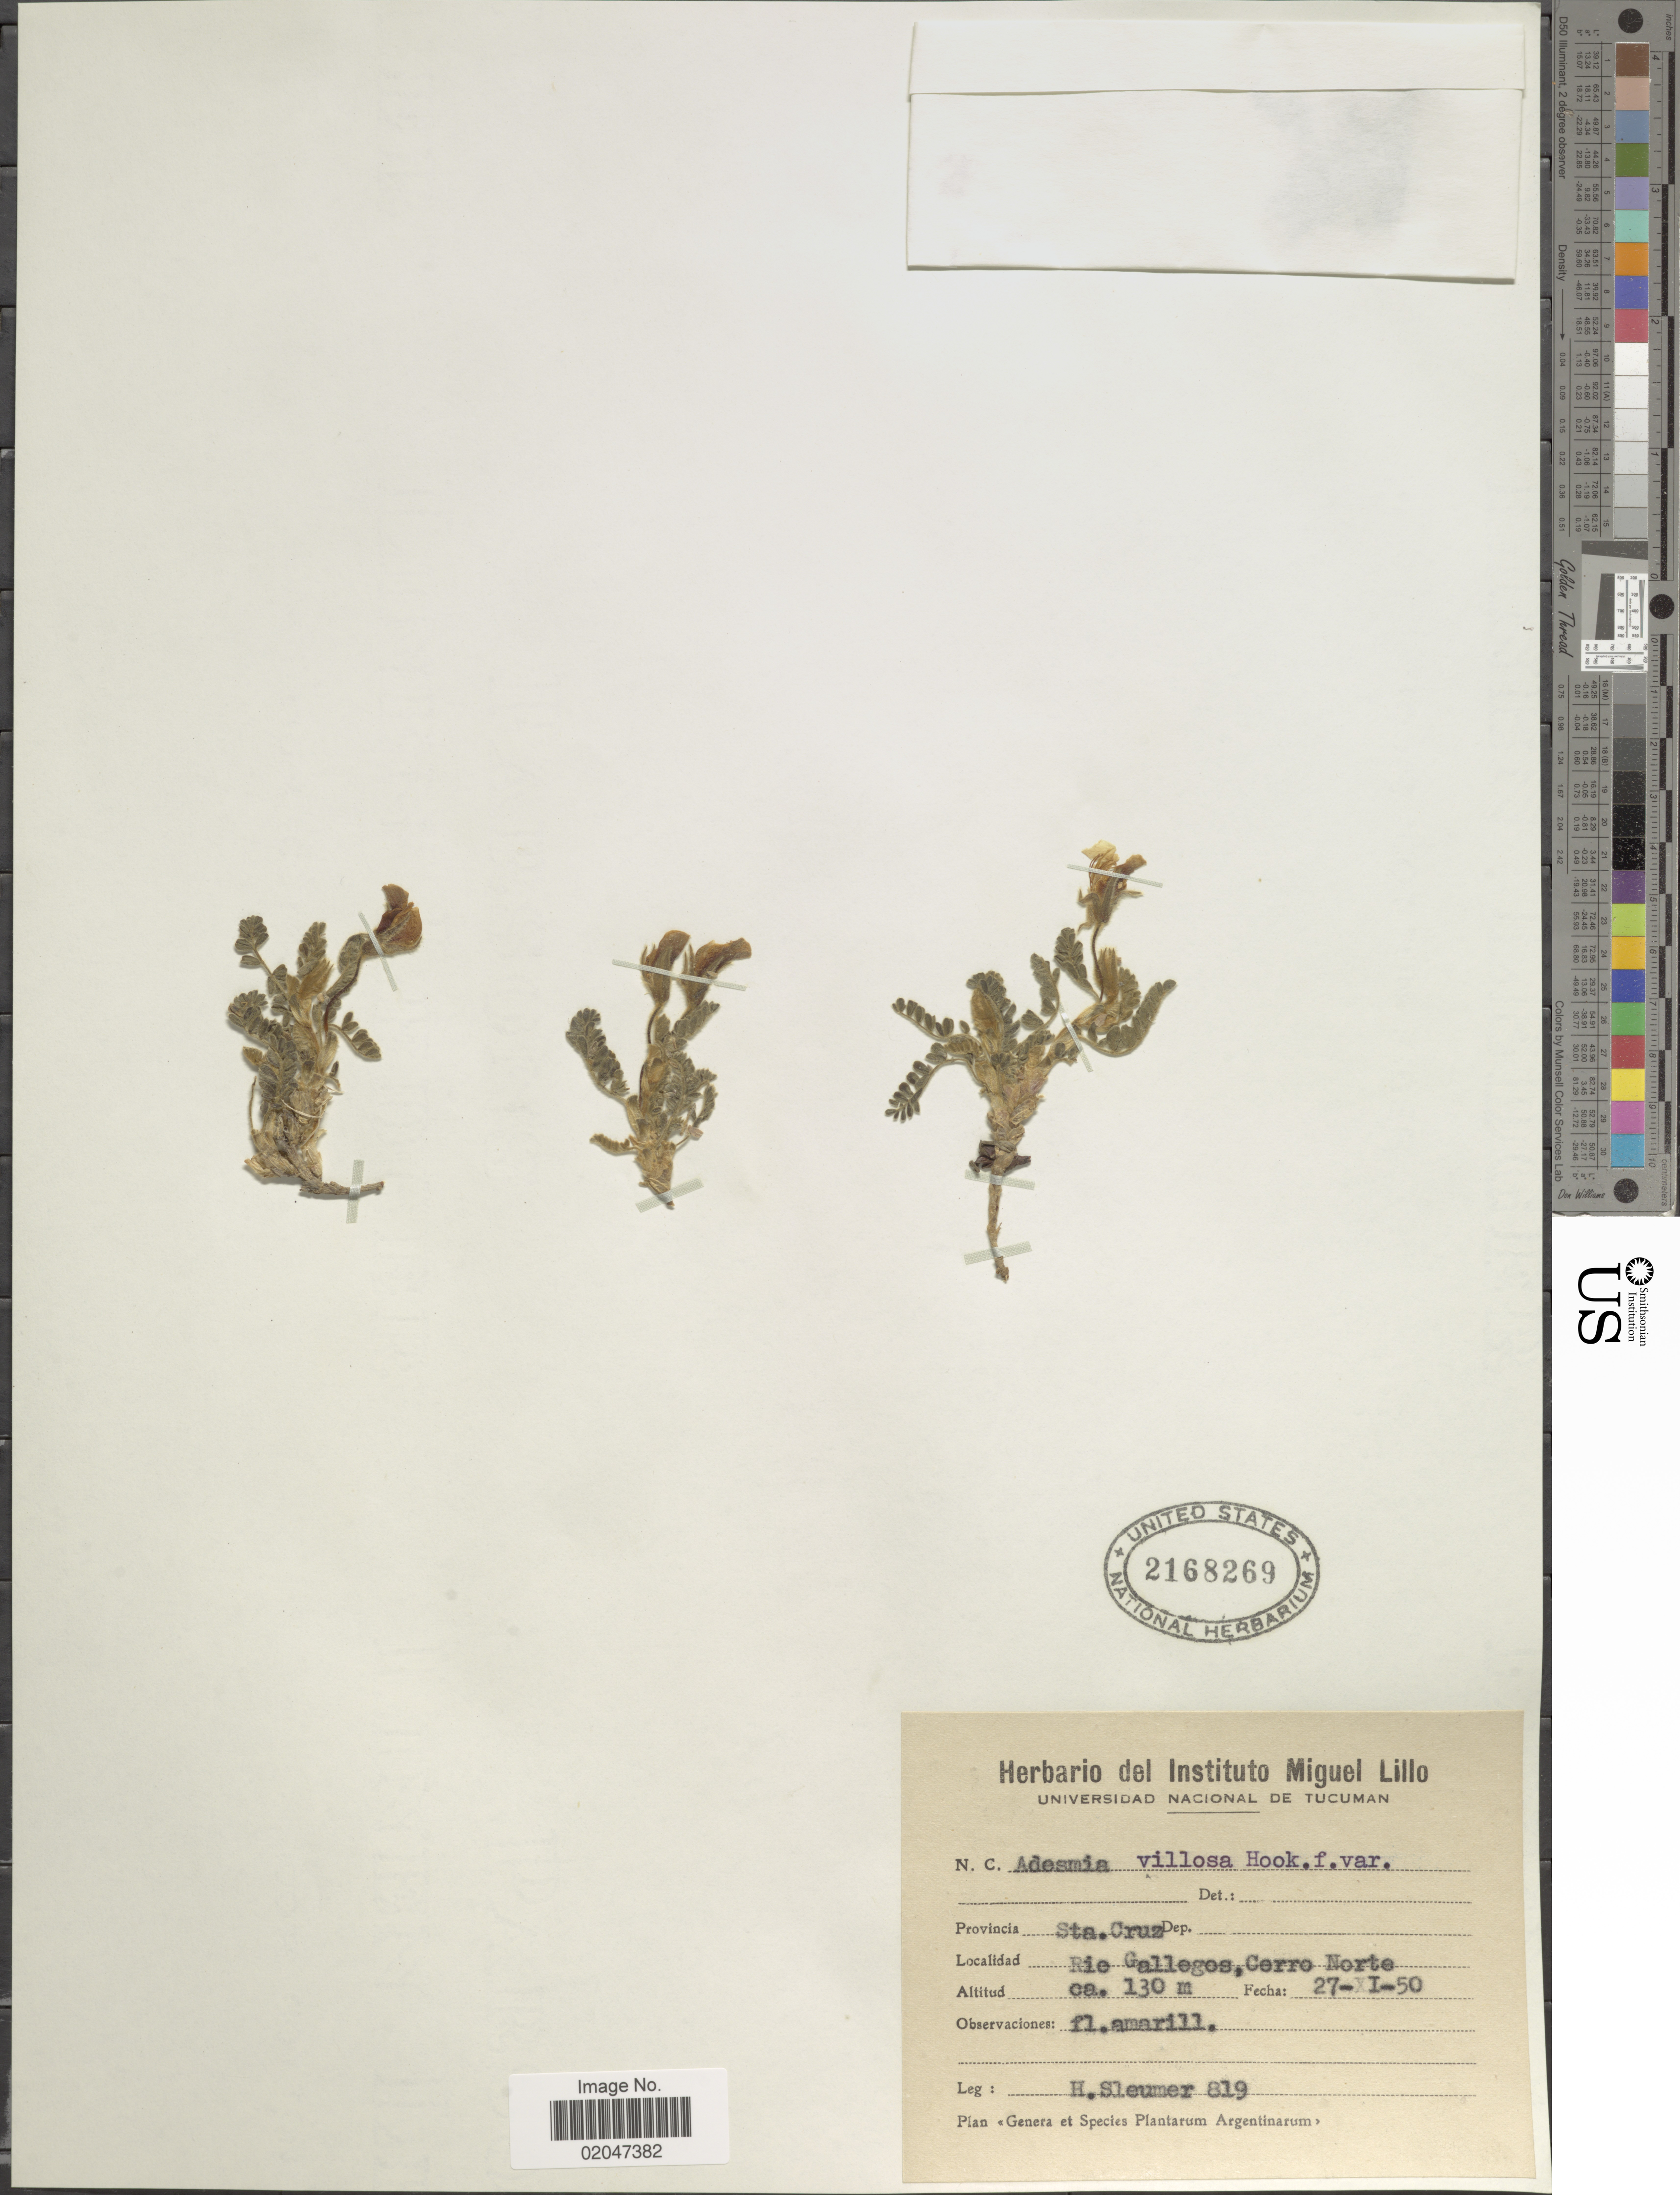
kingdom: Plantae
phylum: Tracheophyta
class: Magnoliopsida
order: Fabales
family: Fabaceae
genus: Adesmia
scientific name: Adesmia villosa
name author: Hook. f.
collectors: H. O. Sleumer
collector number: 819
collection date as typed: Transcribed d/m/y: 27/11/50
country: Argentina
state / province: Santa Cruz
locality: Sta. Cruz. Rio Gallegos, Cerro Norte.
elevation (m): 130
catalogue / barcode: US 2168269